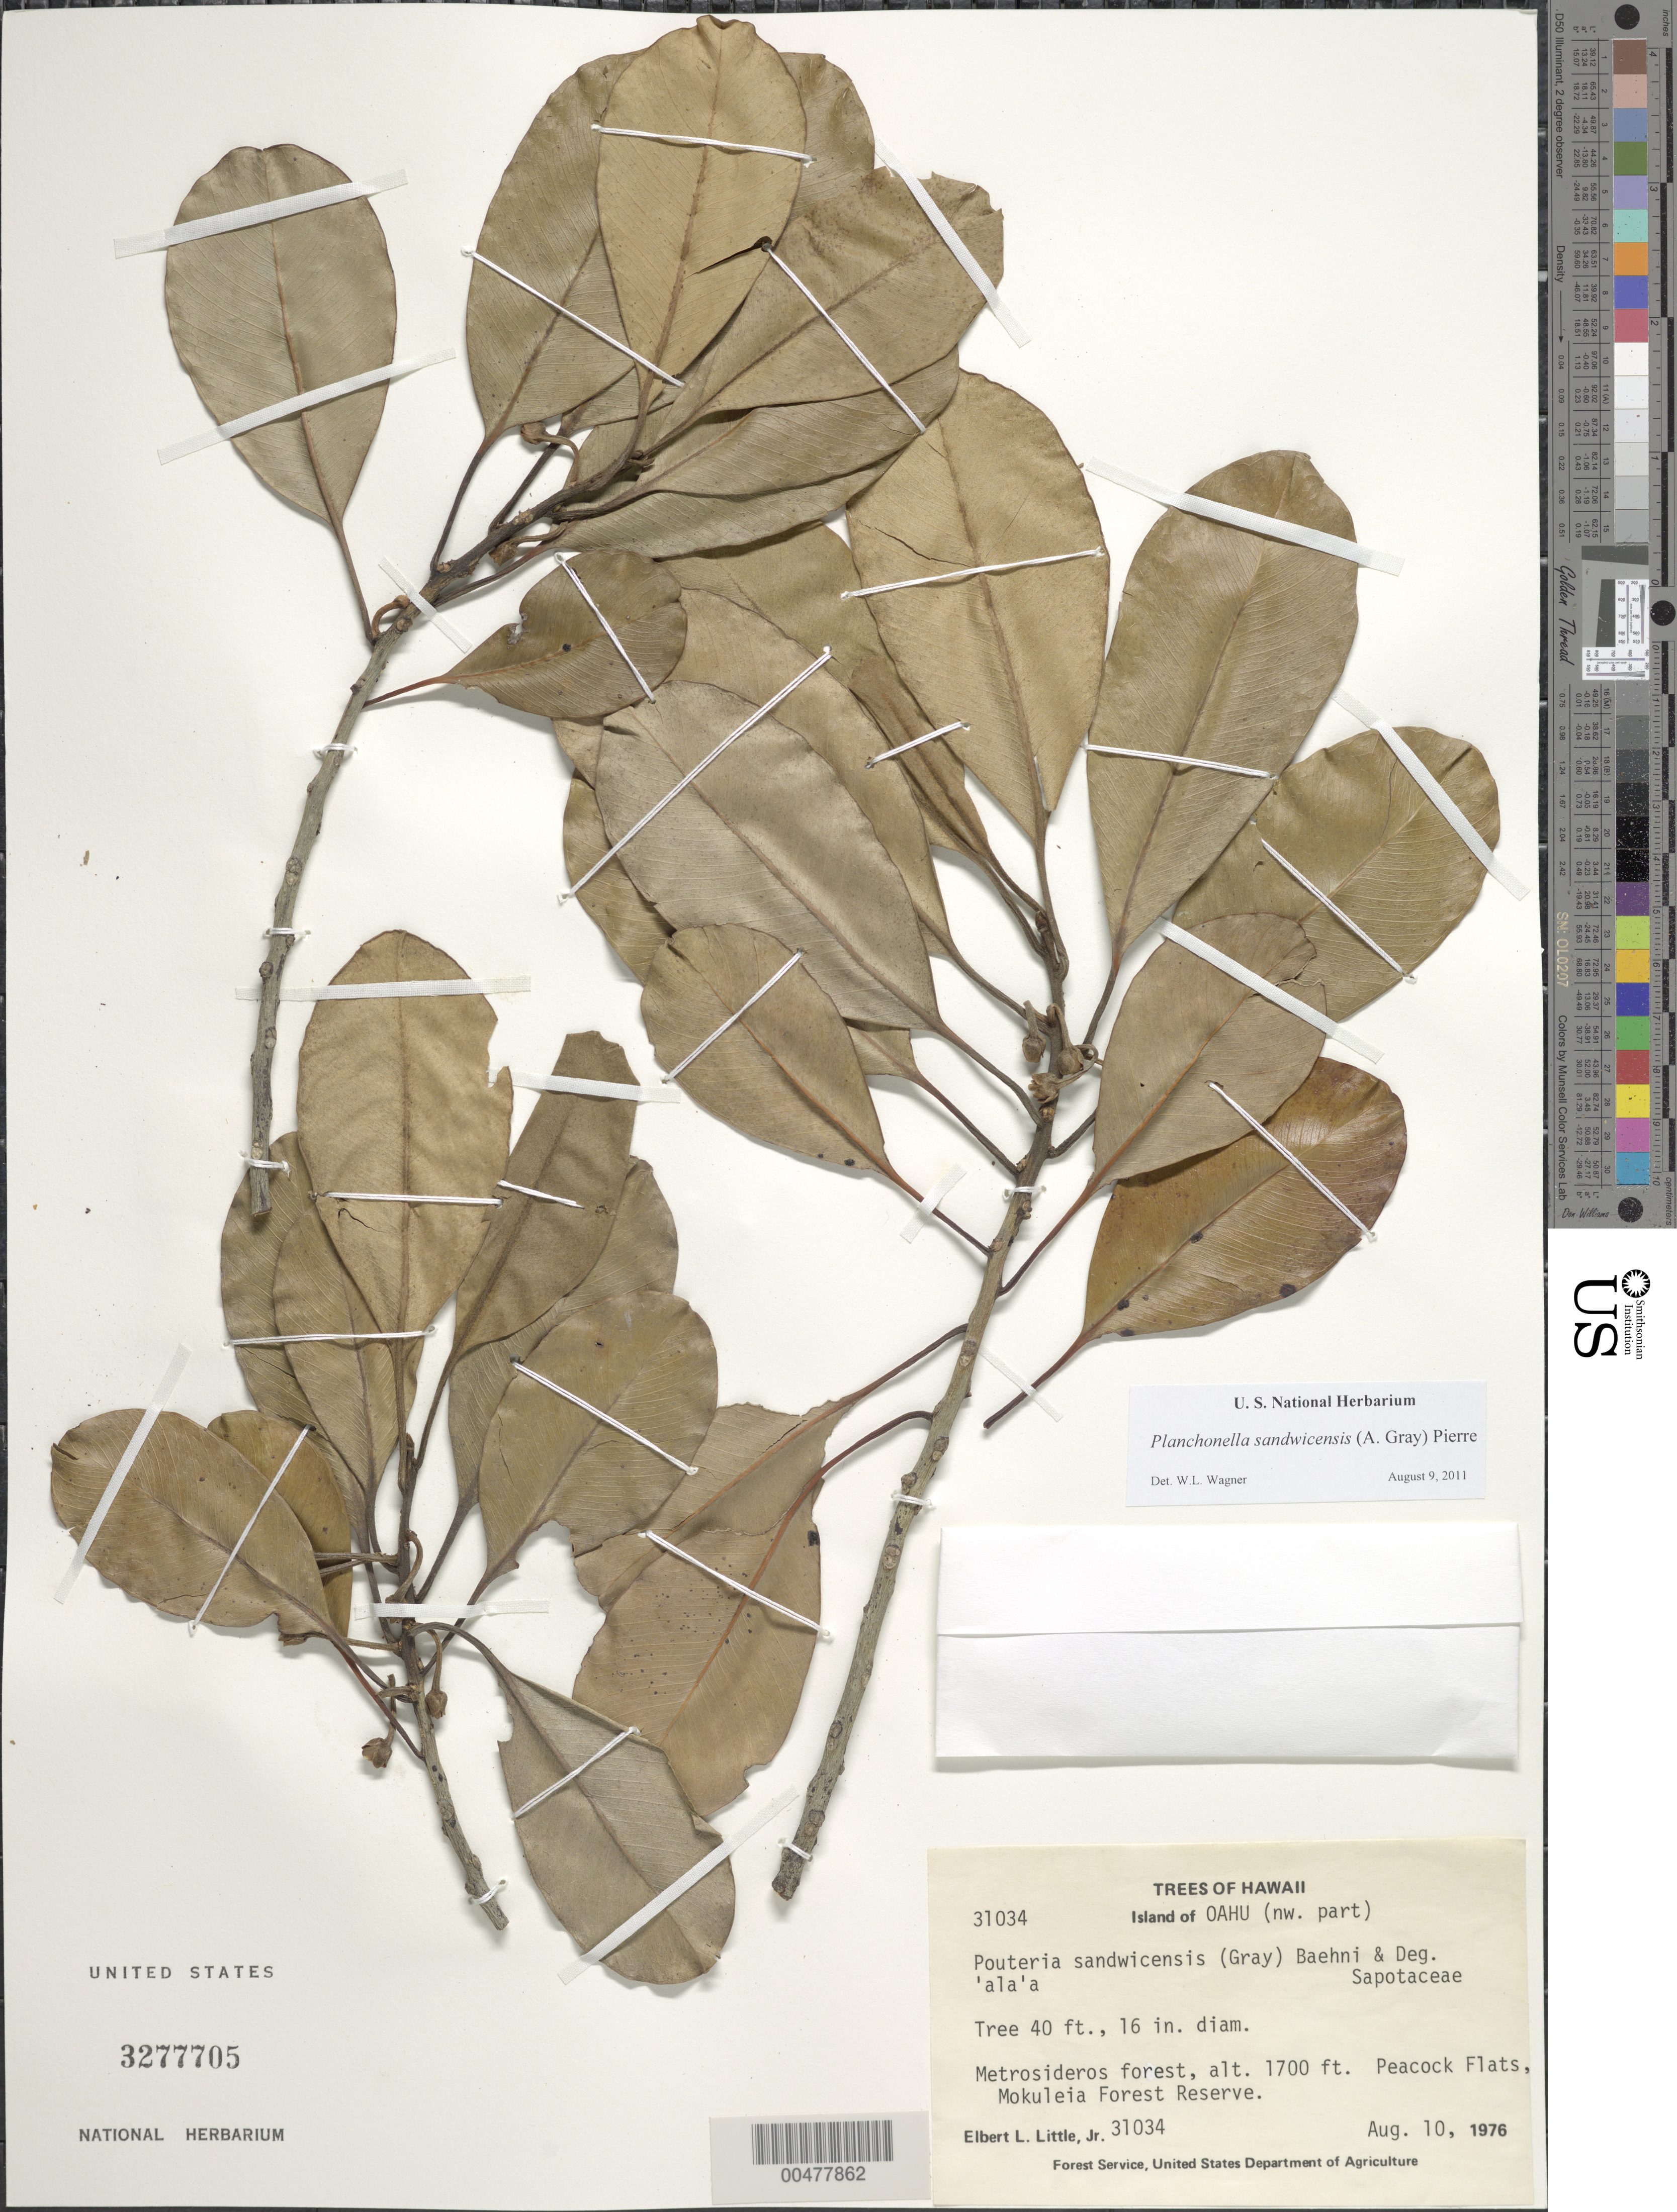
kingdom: Plantae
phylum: Tracheophyta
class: Magnoliopsida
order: Ericales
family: Sapotaceae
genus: Planchonella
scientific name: Planchonella sandwicensis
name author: (A. Gray) Pierre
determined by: Wagner, W. L., (BOT), Smithsonian Institution - National Museum of Natural History (UNITED STATES)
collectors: E. L. Little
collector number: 31034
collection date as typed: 10 Aug 1976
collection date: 1976-08-10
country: United States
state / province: Hawaii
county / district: Honolulu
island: Oahu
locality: NW Oahu, Peacock Flats, Mokuleia Forest Reserve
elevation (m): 518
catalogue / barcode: US 3277705